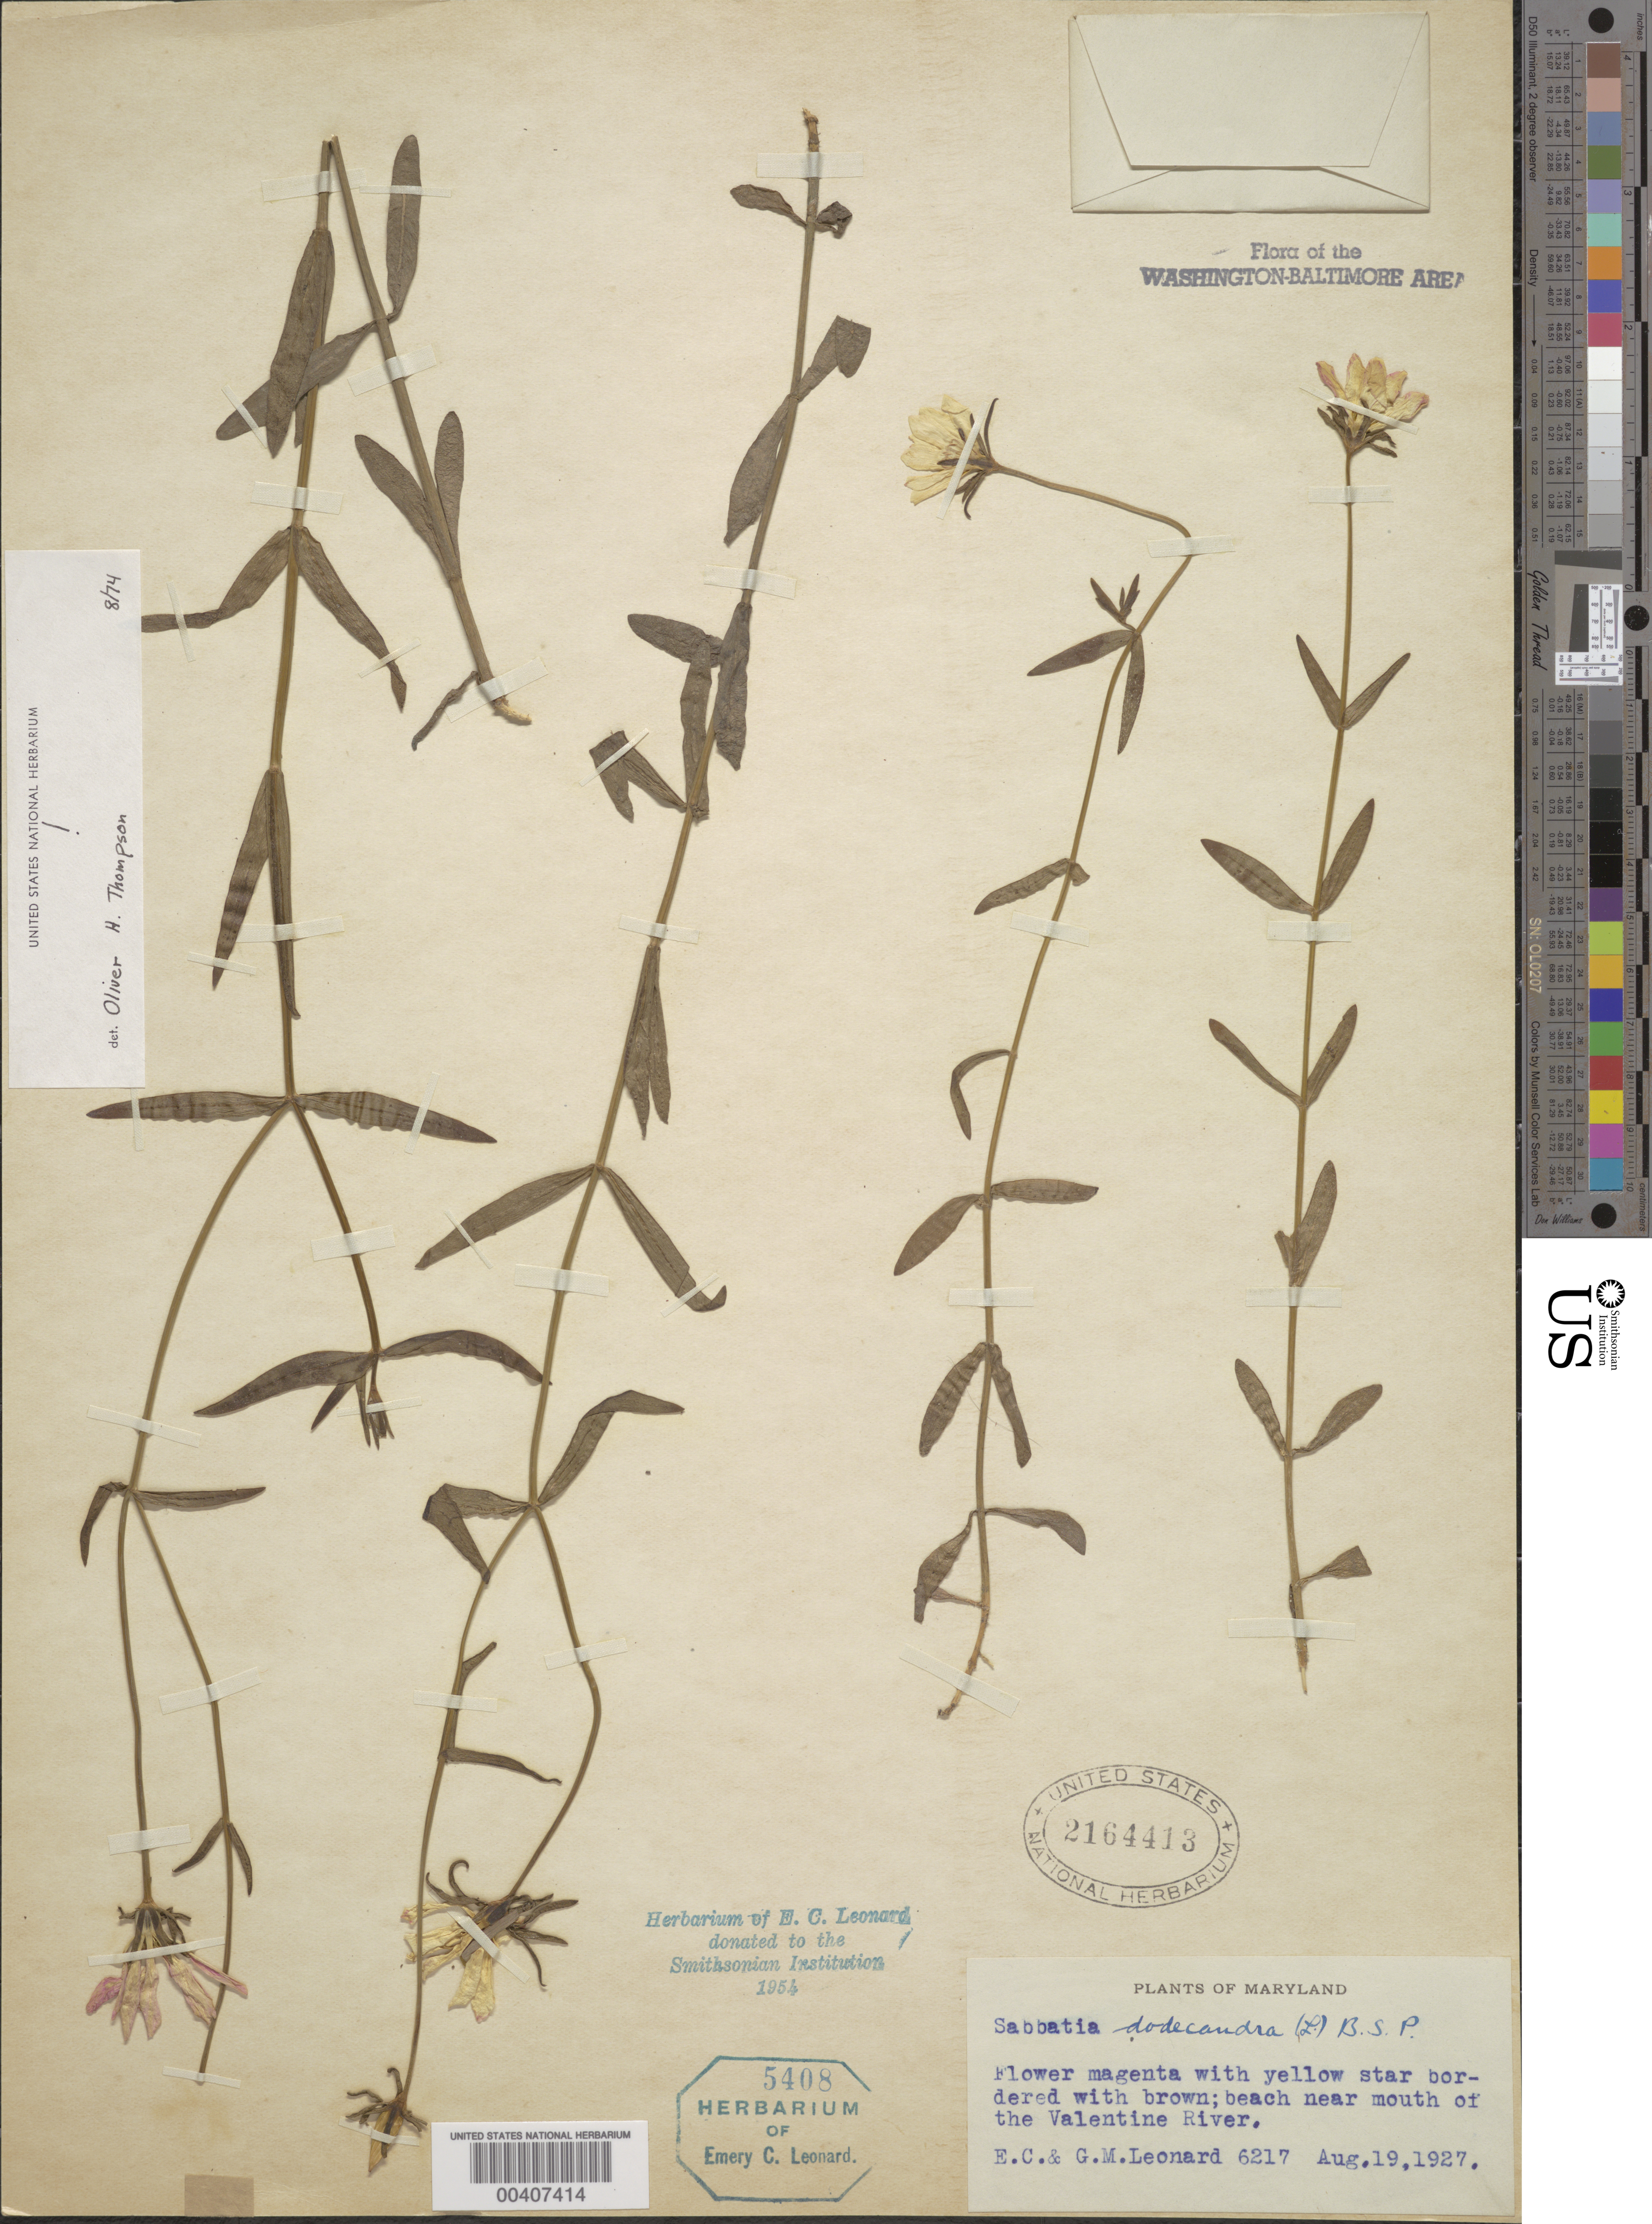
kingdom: Plantae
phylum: Tracheophyta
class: Magnoliopsida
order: Gentianales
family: Gentianaceae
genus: Sabatia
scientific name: Sabatia dodecandra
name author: (L.) Britton, Stearns & Poggenb.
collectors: E. C. Leonard & G. M. Leonard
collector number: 6217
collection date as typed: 19 Aug 1927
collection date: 1927-08-19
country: United States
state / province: Maryland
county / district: Anne Arundel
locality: Mouth of Valentine River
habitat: Beach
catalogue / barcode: US 2164413